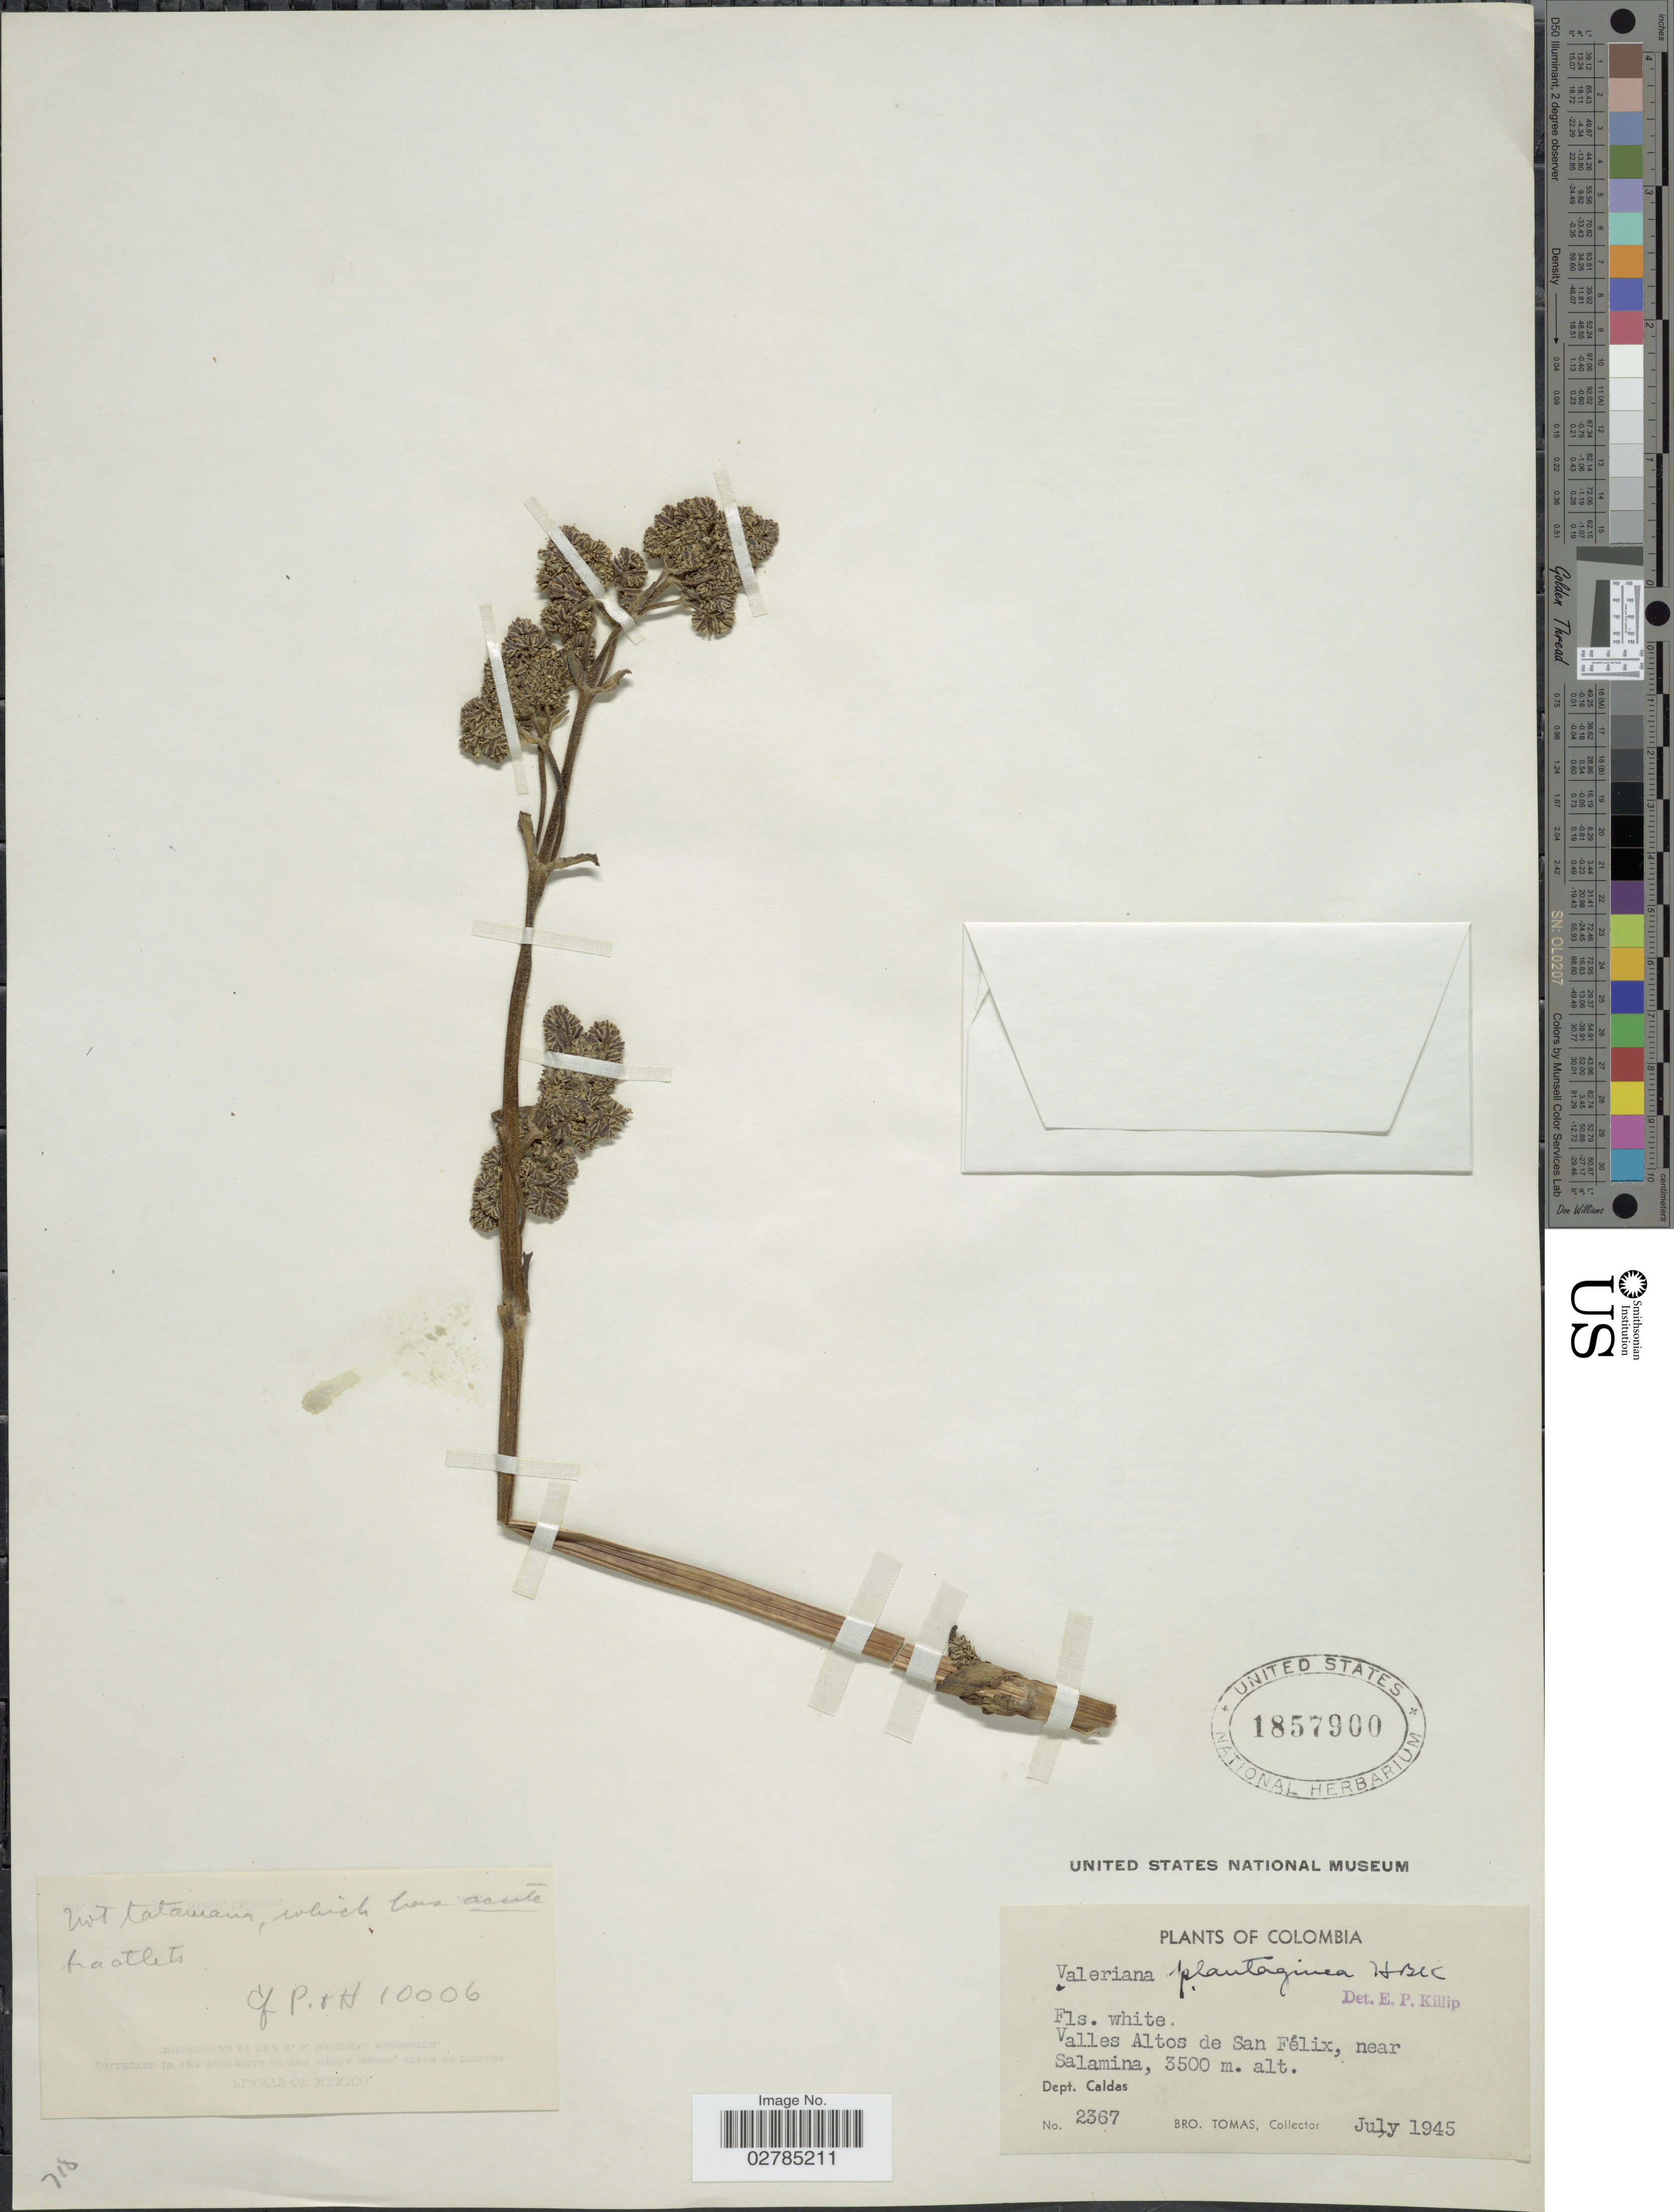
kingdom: Plantae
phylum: Tracheophyta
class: Magnoliopsida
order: Dipsacales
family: Caprifoliaceae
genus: Valeriana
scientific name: Valeriana plantaginea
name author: Kunth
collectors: B. Tomas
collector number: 2367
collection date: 1945-07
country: Colombia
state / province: Caldas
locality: Valles Altos de San Félix, near Salamina. Dept. Caldas.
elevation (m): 3500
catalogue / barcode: US 1857900